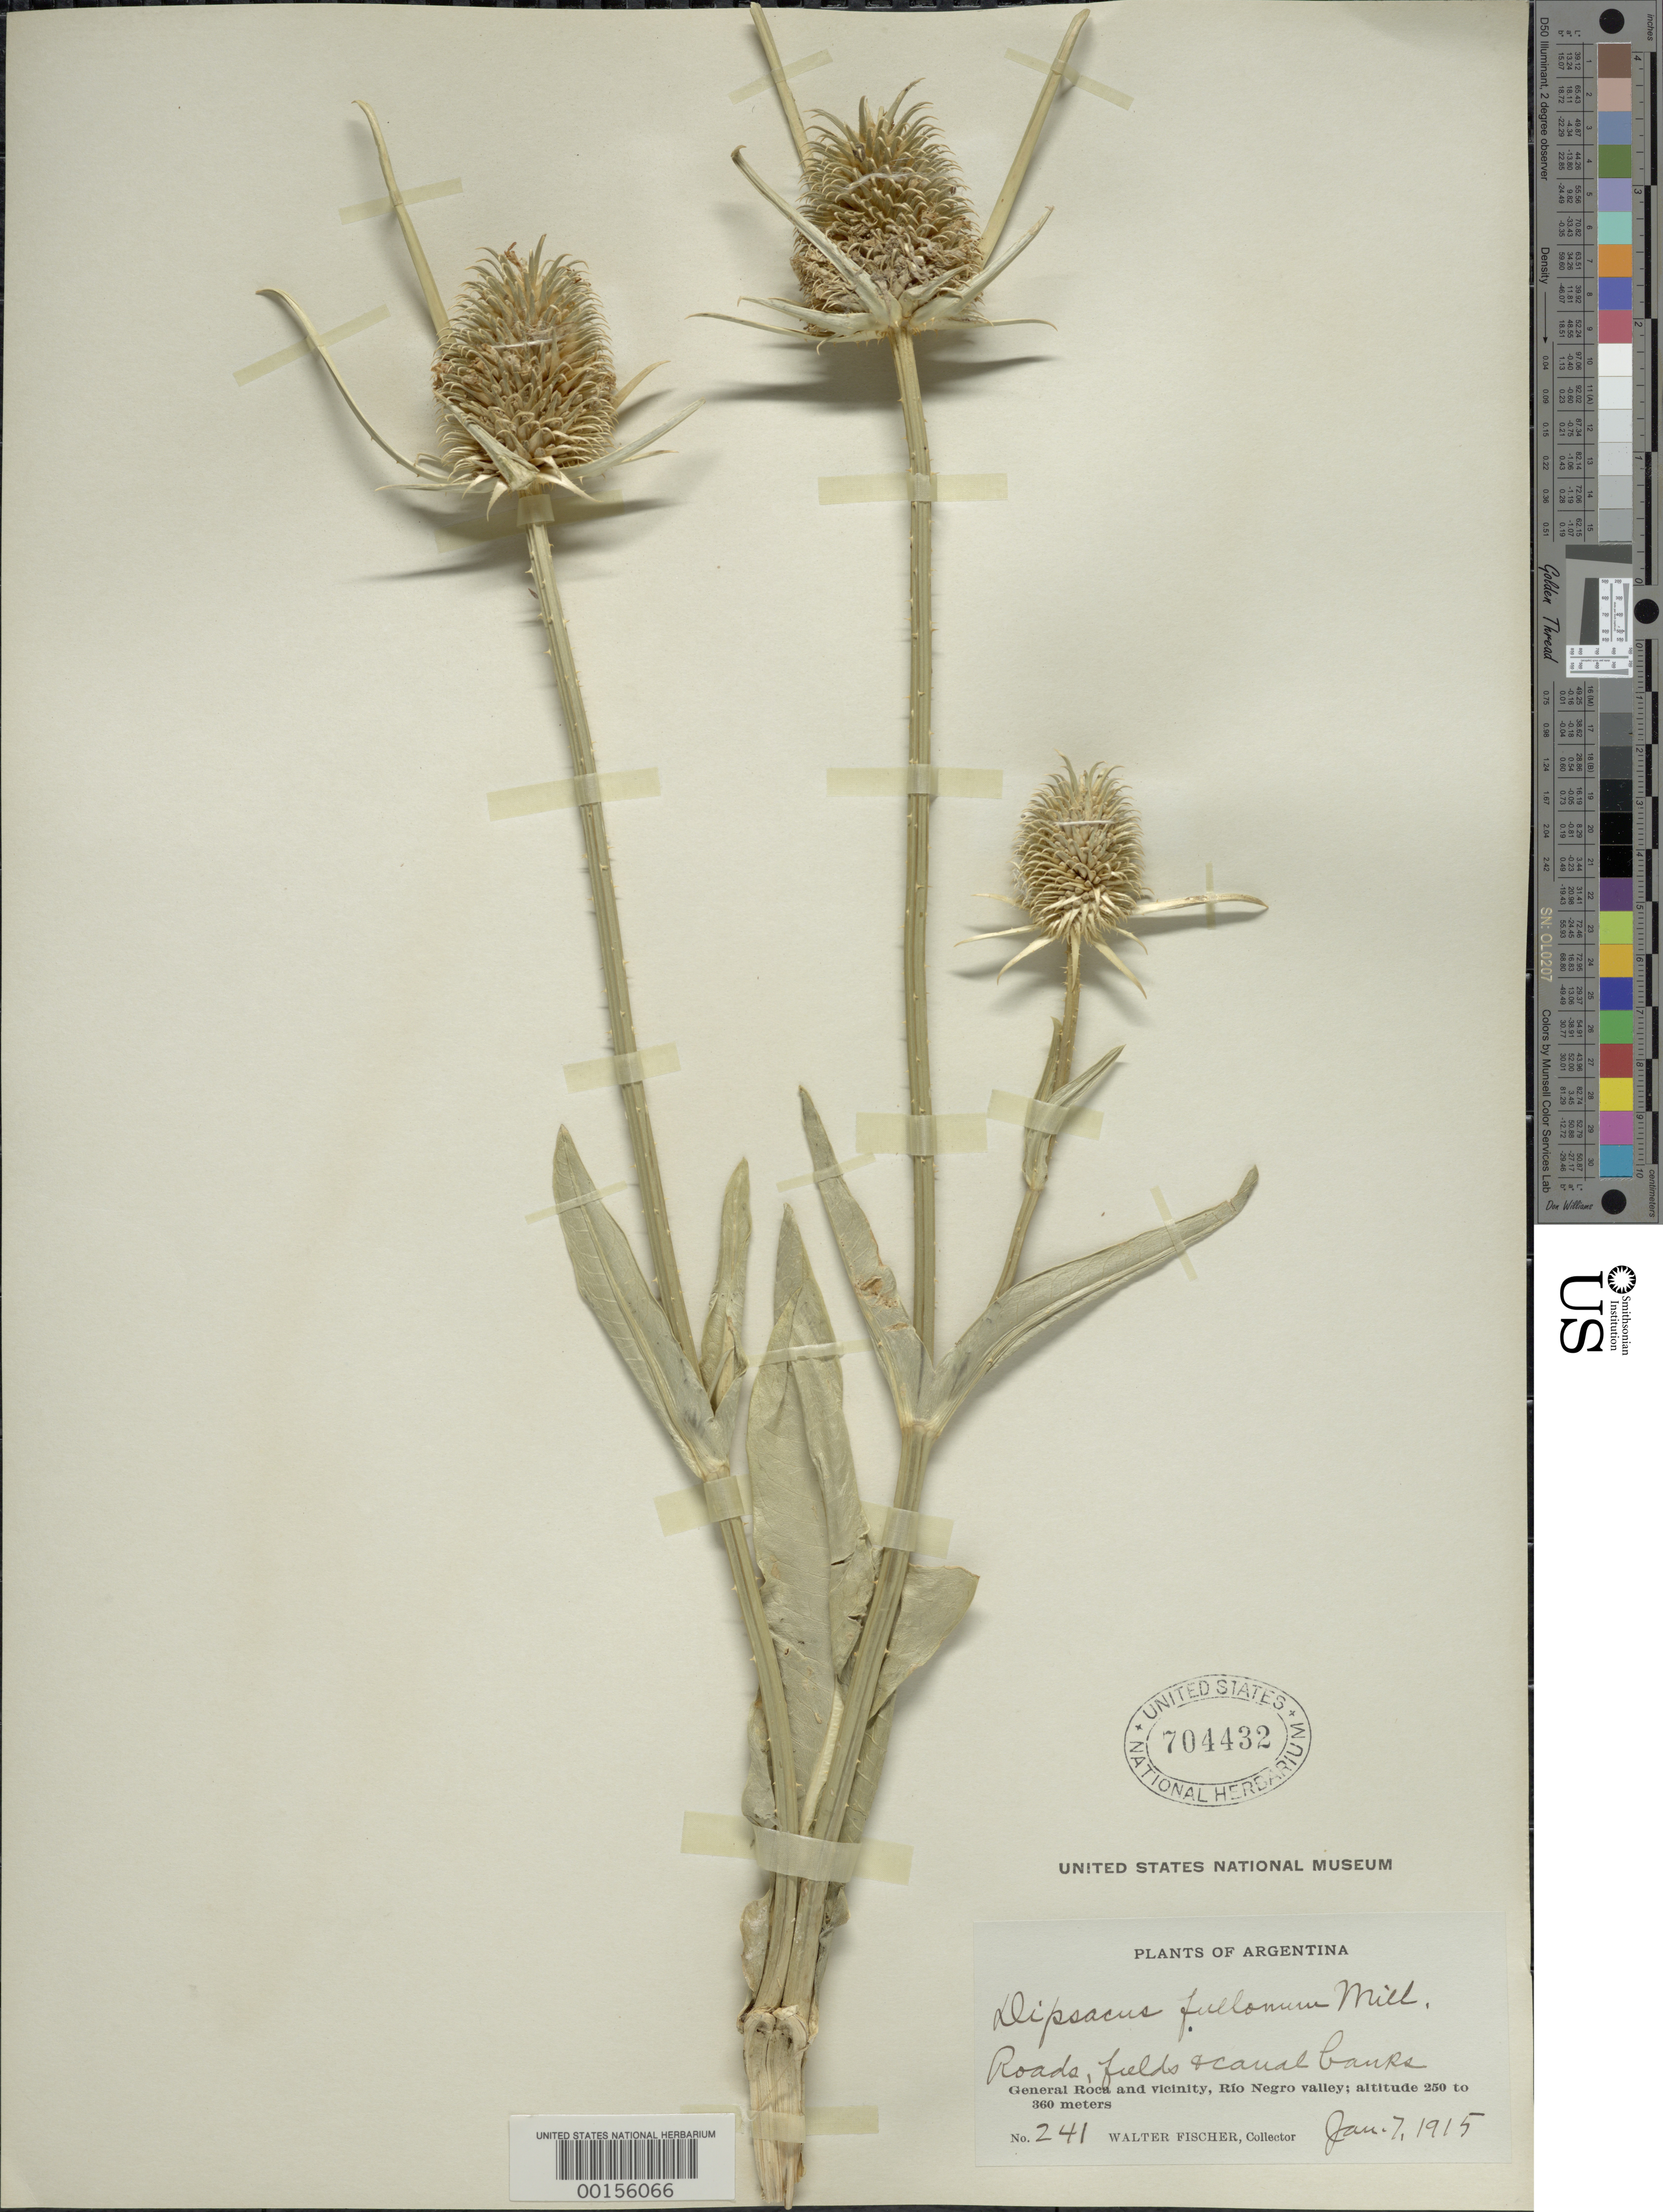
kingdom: Plantae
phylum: Tracheophyta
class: Magnoliopsida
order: Dipsacales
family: Caprifoliaceae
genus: Dipsacus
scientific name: Dipsacus fullonum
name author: L.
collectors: W. Fischer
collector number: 241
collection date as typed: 07 Jan 1915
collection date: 1915-01-07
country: Argentina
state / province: Río Negro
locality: General Roca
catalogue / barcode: US 704432